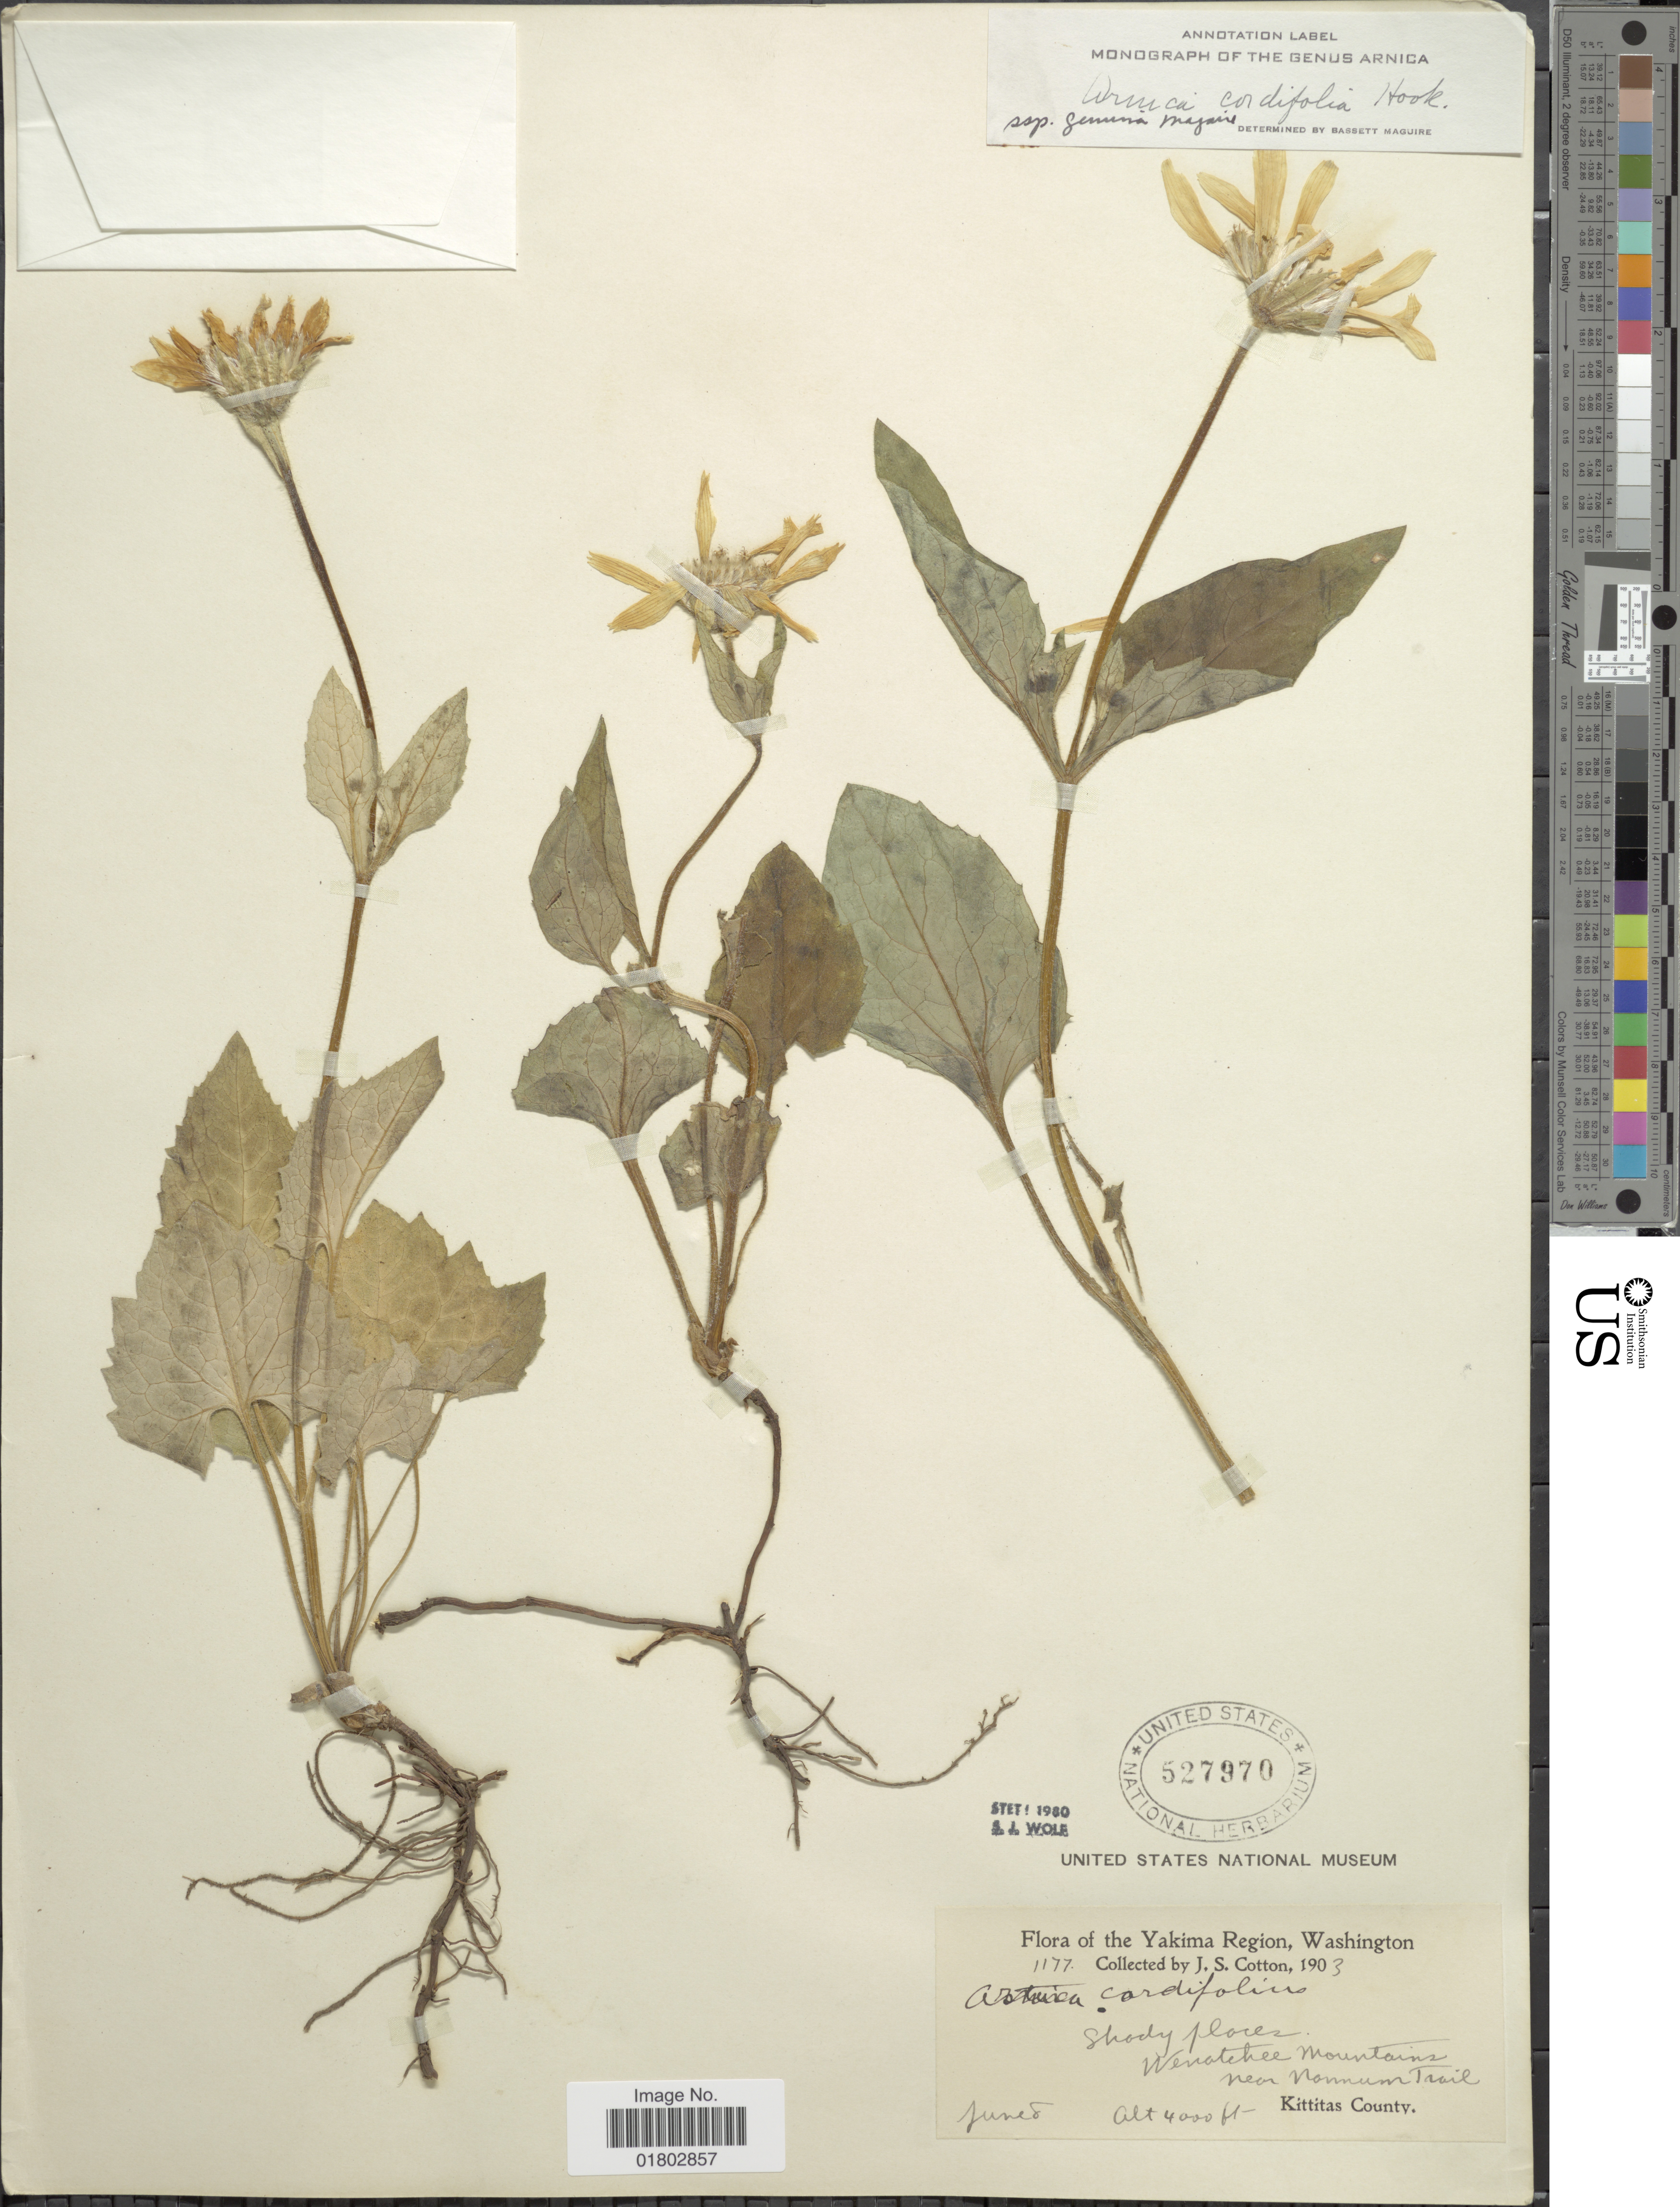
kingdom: Plantae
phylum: Tracheophyta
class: Magnoliopsida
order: Asterales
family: Asteraceae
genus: Arnica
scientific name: Arnica cordifolia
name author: Hook.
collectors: J. S. Cotton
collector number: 1177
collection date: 1903-06-08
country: United States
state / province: Washington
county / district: Kittitas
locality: Yakima Region, Shady places, Wenatchee Mountains near Nonnum Trail, Kittitas County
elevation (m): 1219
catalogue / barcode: US 527970